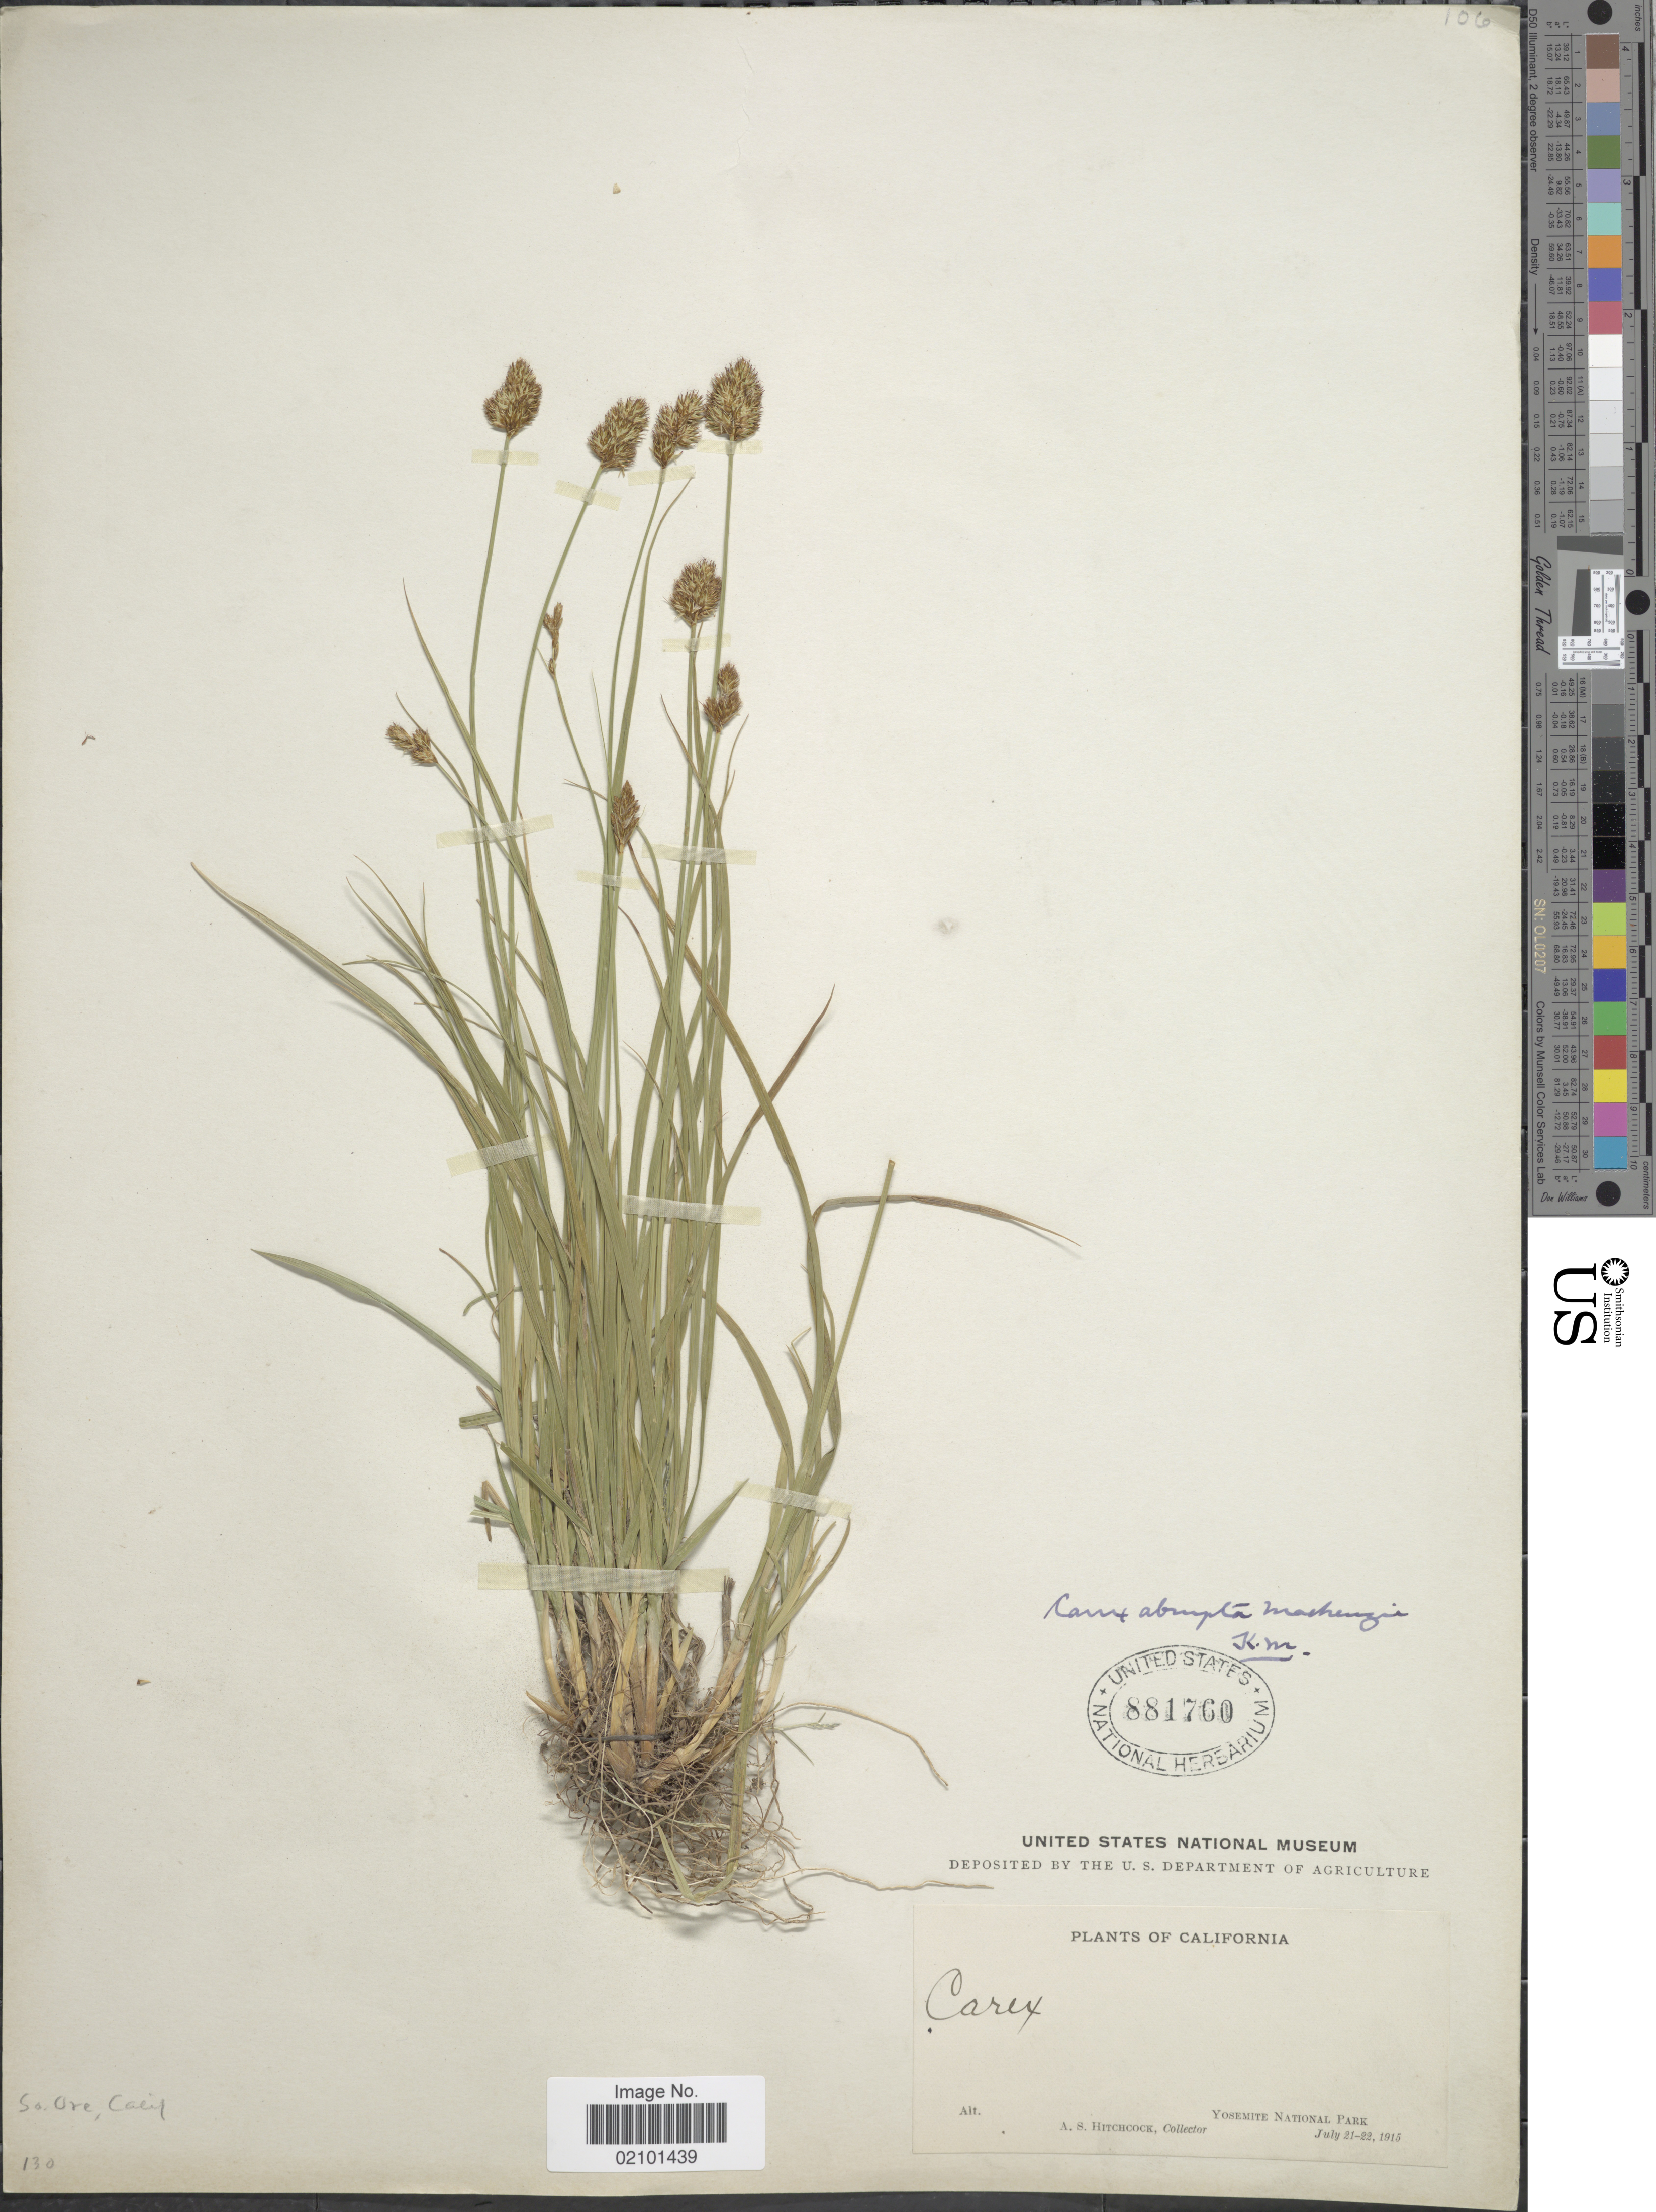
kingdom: Plantae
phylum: Tracheophyta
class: Liliopsida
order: Poales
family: Cyperaceae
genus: Carex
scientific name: Carex abrupta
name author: Mack.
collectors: A. S. Hitchcock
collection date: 1915-07-21/1915-07-22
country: United States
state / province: California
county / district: Mariposa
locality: Yosemite National Park, So. Ore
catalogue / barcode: US 881760